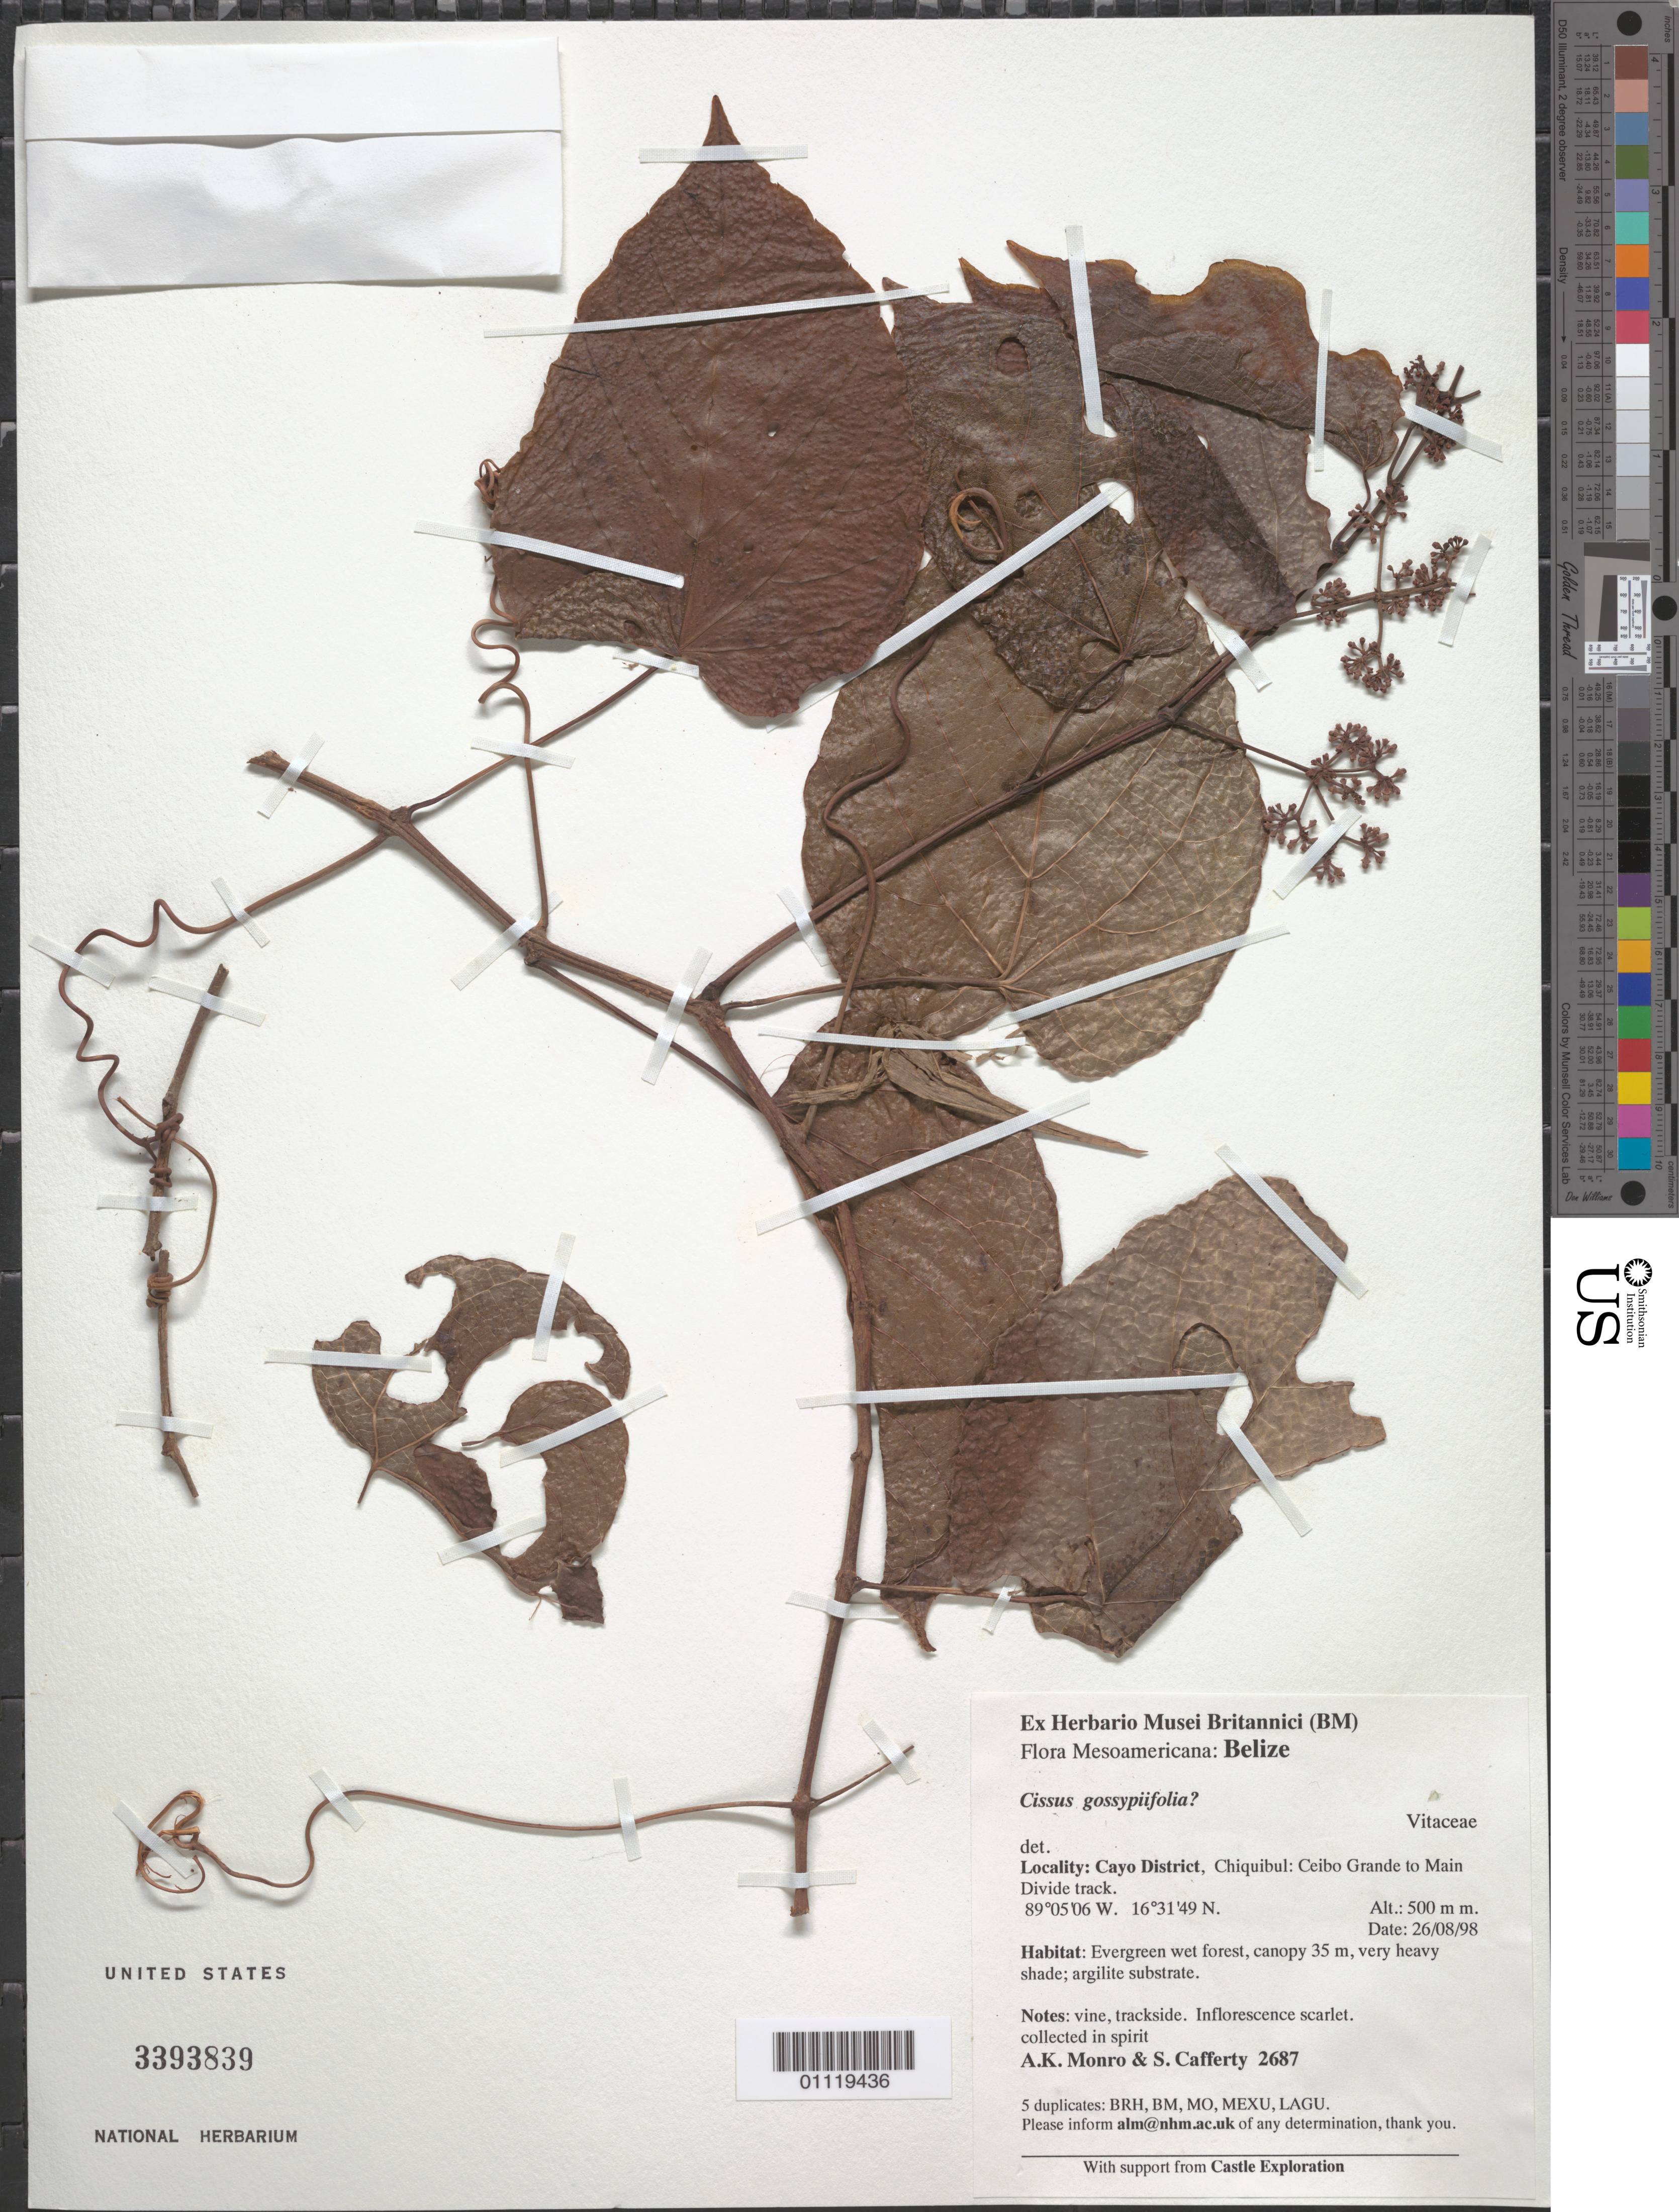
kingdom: Plantae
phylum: Tracheophyta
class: Magnoliopsida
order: Vitales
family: Vitaceae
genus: Cissus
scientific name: Cissus gossypiifolia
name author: Standl.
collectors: A. K. Monro & S. Cafferty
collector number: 2687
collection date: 1998-08-26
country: Belize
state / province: Cayo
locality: Chiquibul: Ceibo Grande to Main Divide track.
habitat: Evergreen wet forest, very heavy shade; argilite substrate. Trackside, vine.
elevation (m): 500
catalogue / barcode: US 3393839